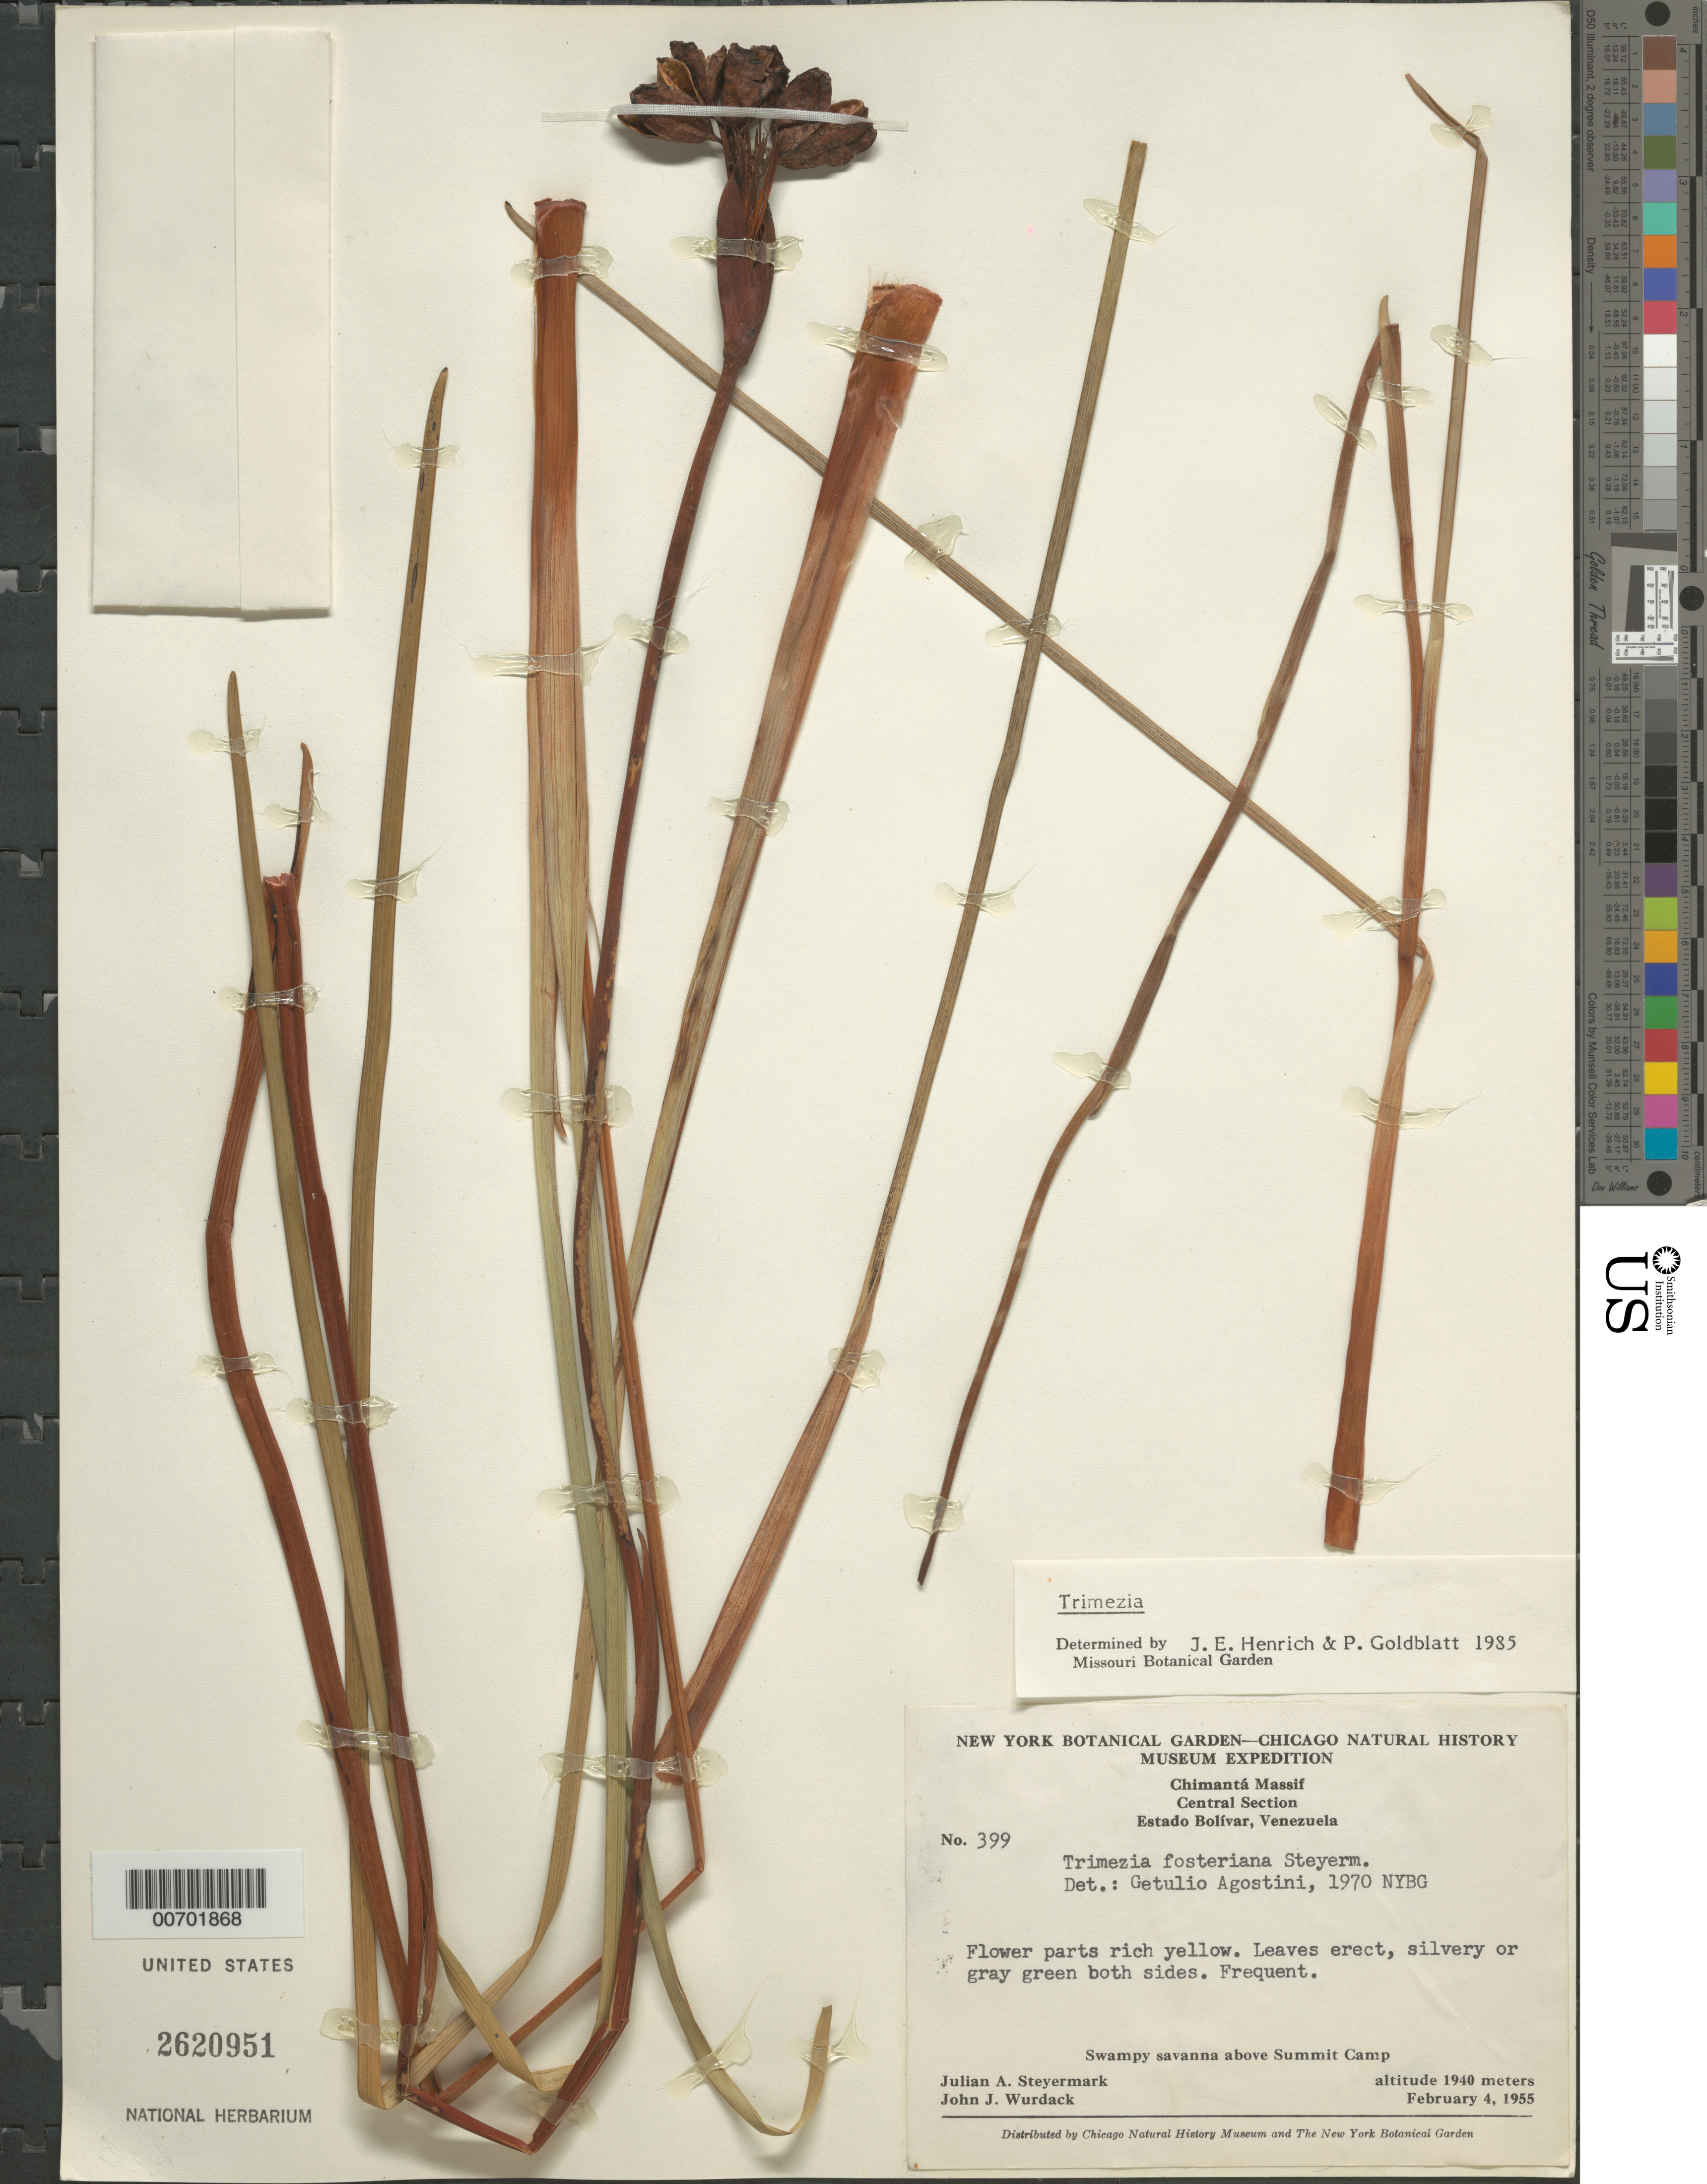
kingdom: Plantae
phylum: Tracheophyta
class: Liliopsida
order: Asparagales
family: Iridaceae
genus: Trimezia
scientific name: Trimezia sp.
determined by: Henrich, J. E.; Goldblatt, P.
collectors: J. Steyermark & J. J. Wurdack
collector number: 55 399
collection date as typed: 4-Feb-55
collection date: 1955-02-04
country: Venezuela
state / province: Bolívar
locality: Chimantá Massif, Central Section, Summit Camp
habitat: Swampy savanna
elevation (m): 1940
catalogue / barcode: US 2620951